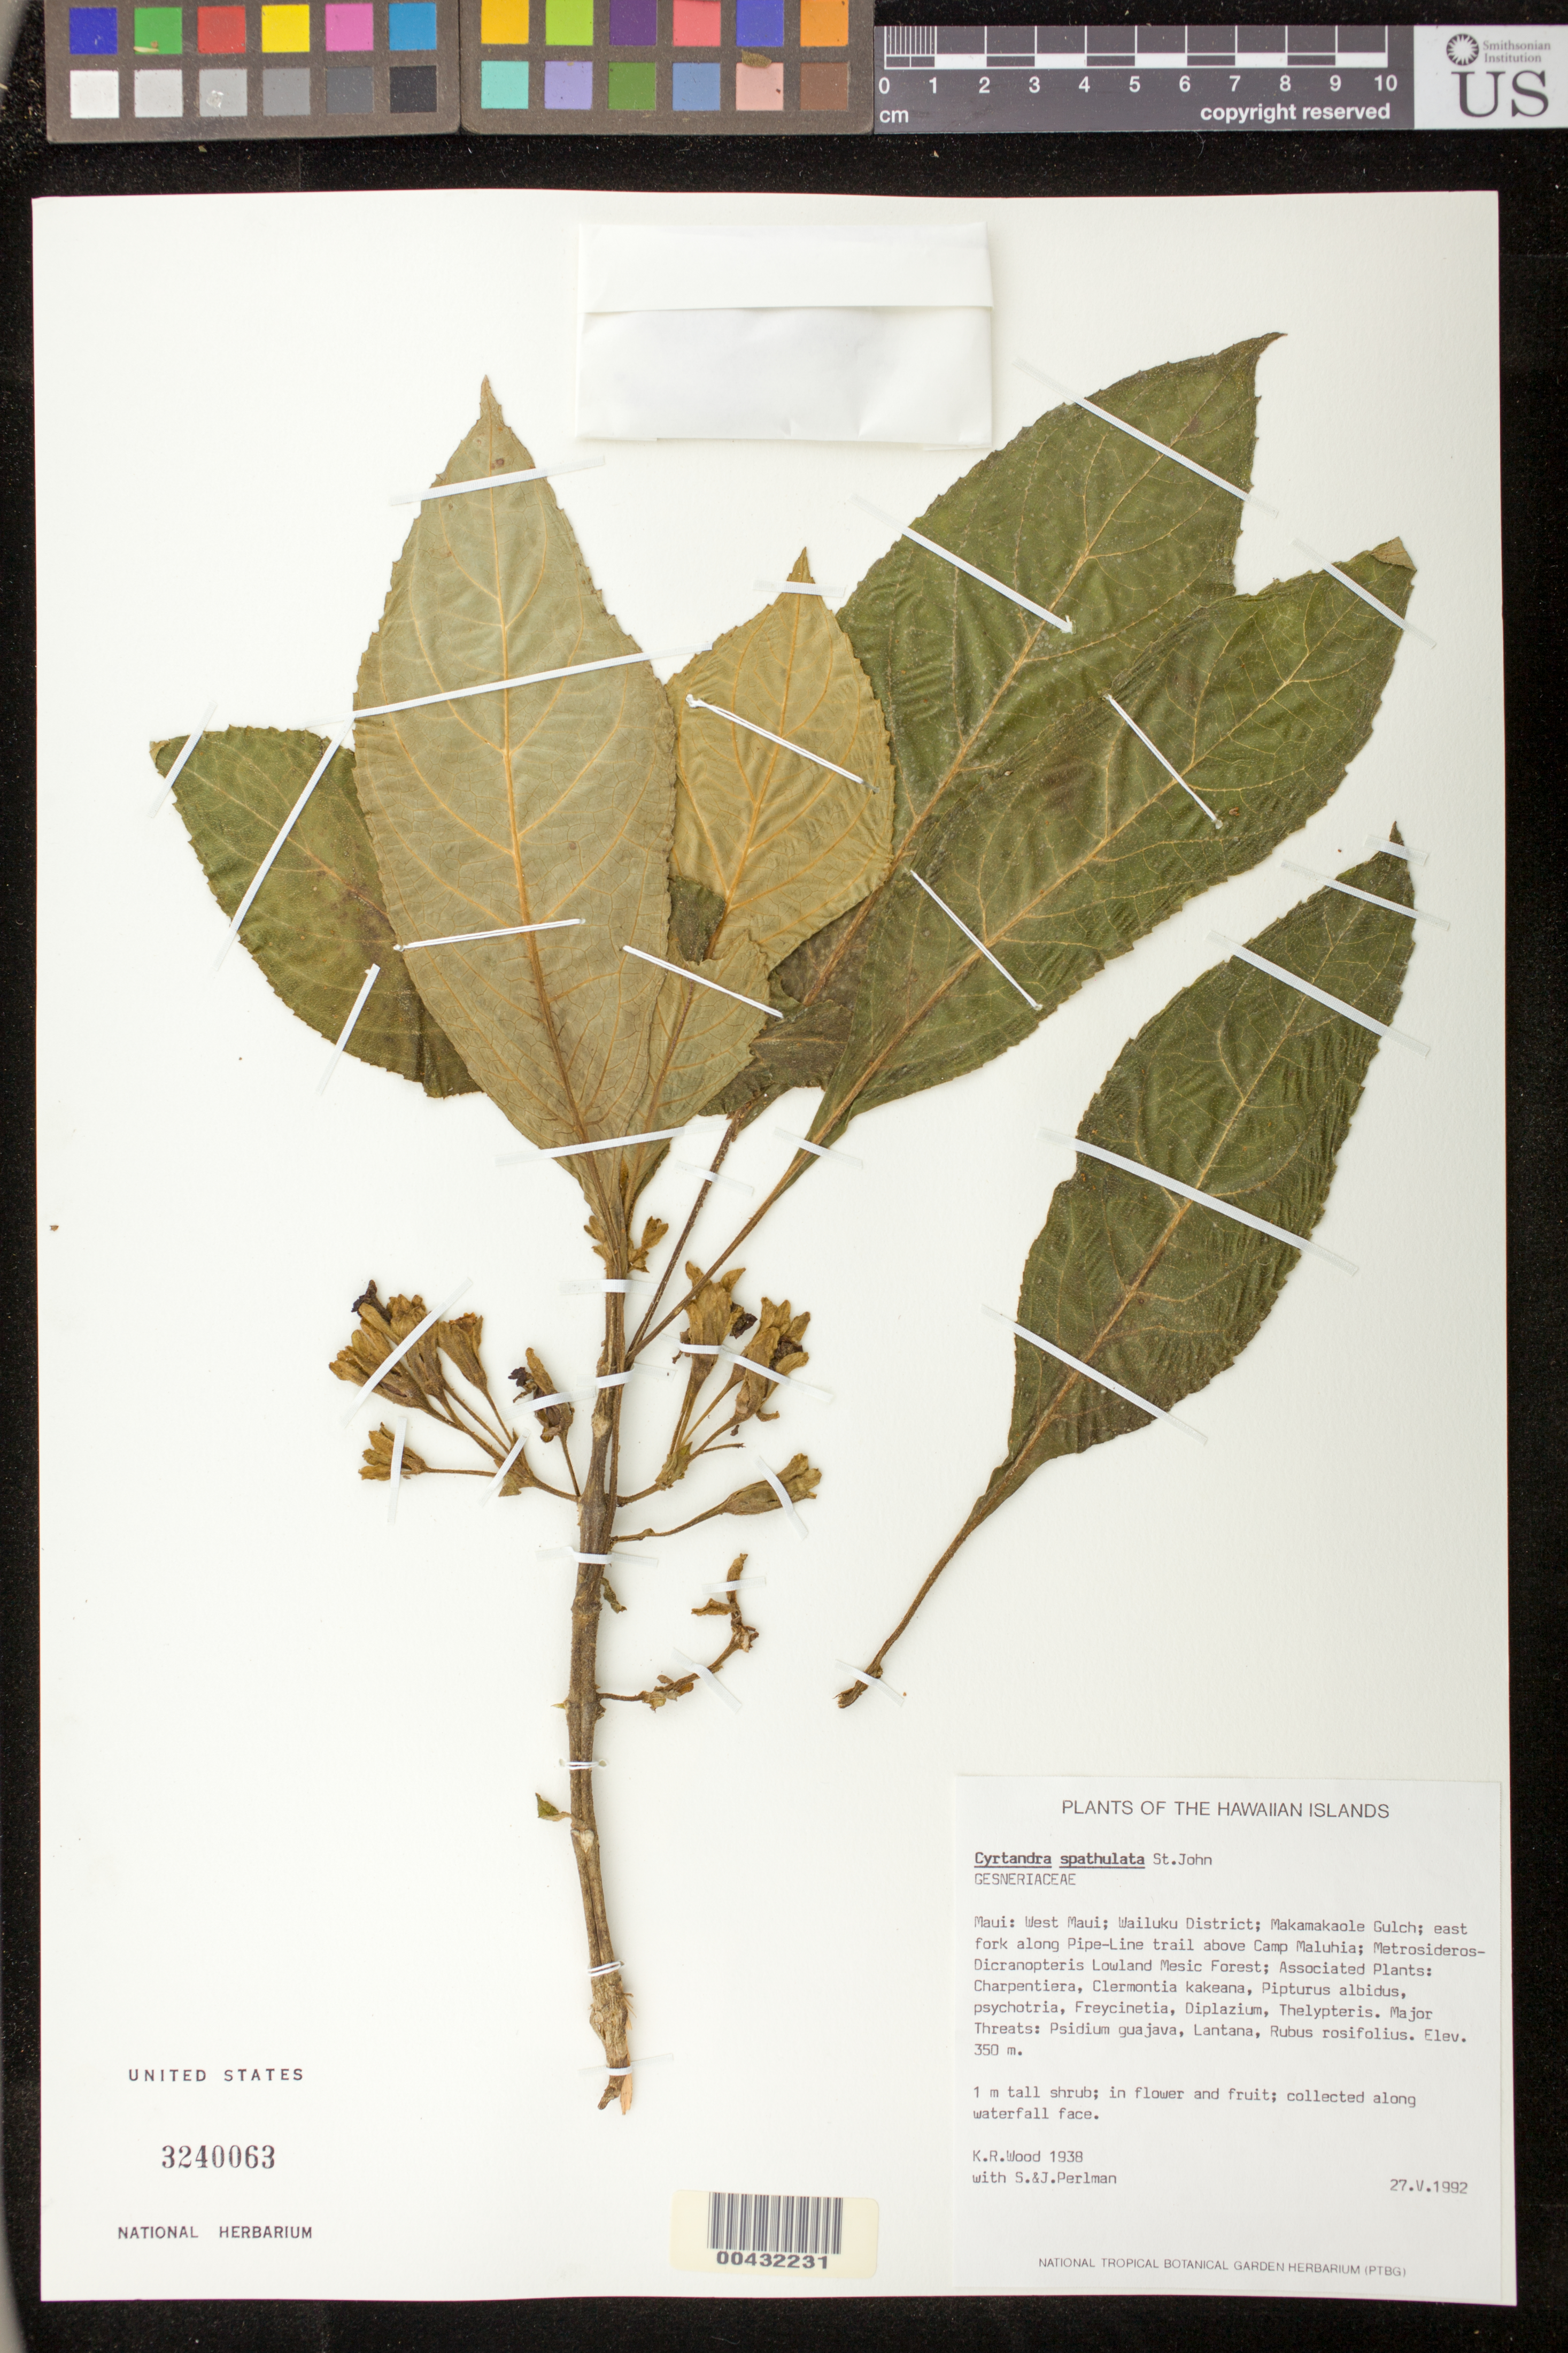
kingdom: Plantae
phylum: Tracheophyta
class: Magnoliopsida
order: Lamiales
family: Gesneriaceae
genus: Cyrtandra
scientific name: Cyrtandra spathulata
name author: H. St. John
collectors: K. R. Wood, S. P. Perlman & J. Perlman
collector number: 1938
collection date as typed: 27 May 1992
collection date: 1992-05-27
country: United States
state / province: Hawaii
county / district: Maui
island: Maui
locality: West Maui, Wailuku district, Makamakaole gulch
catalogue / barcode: US 3240063